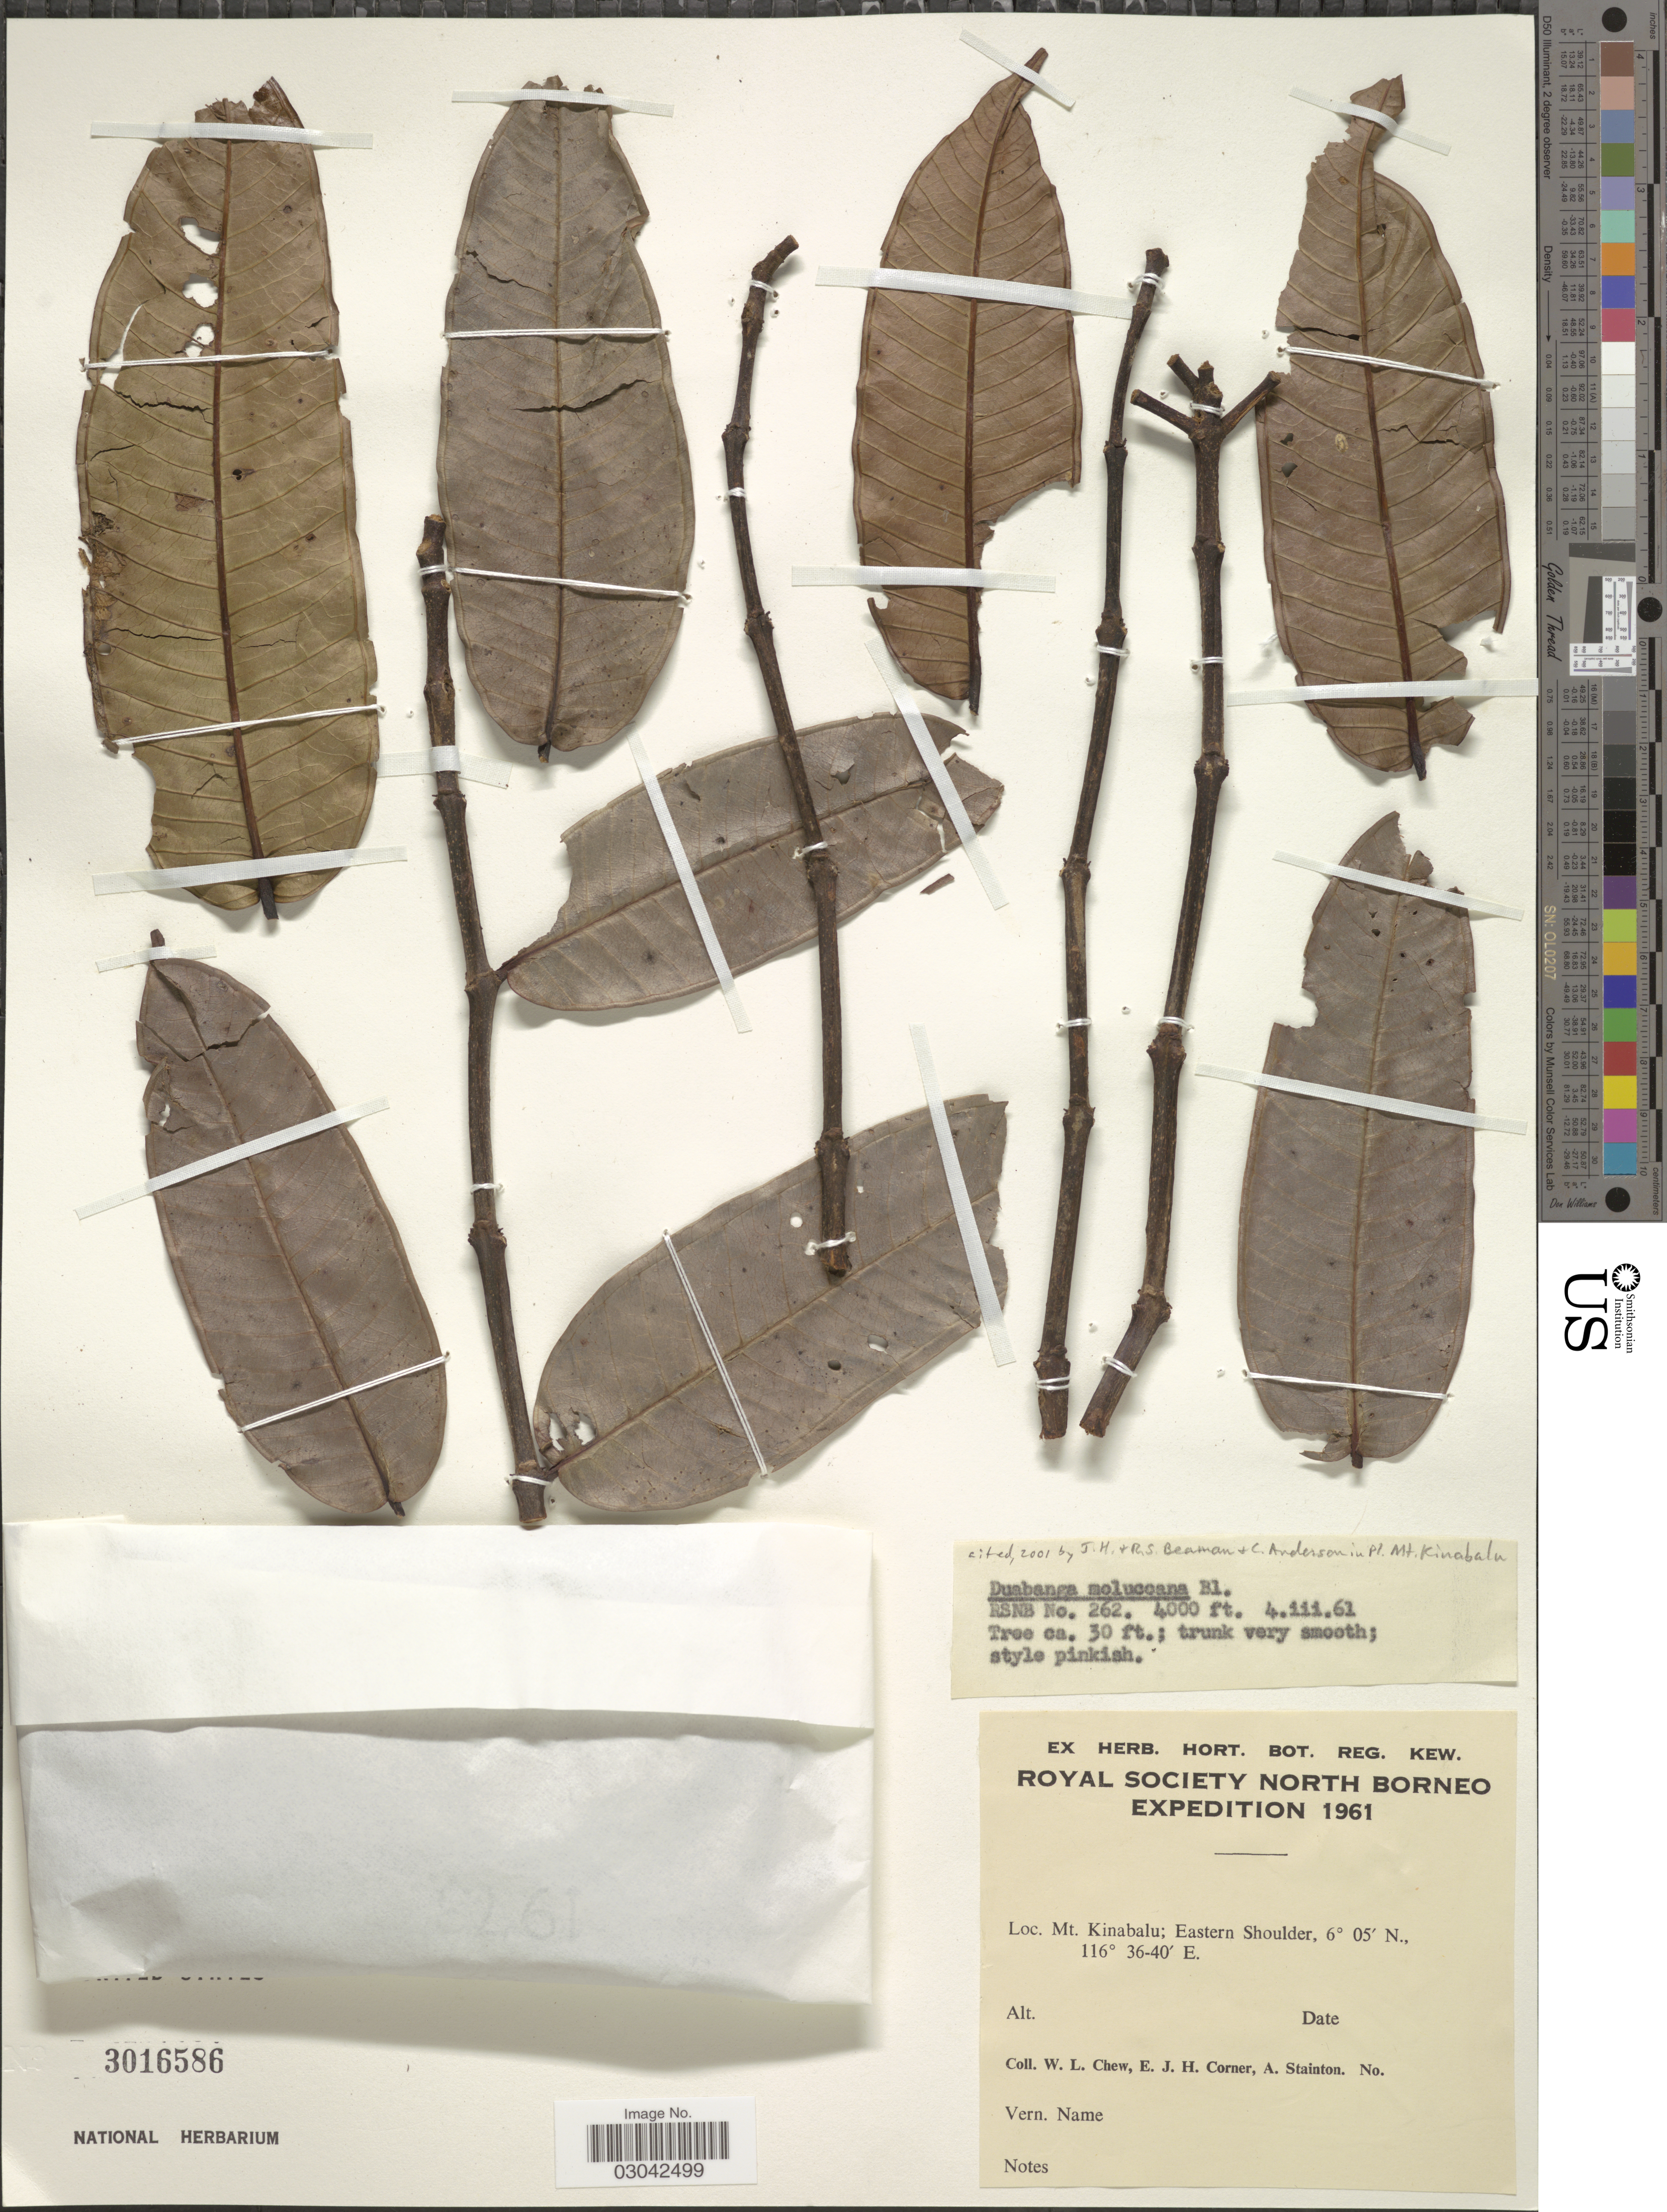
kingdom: Plantae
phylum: Tracheophyta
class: Magnoliopsida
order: Myrtales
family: Lythraceae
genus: Duabanga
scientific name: Duabanga moluccana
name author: Blume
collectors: W. Chew, E. Corner & A. Stainton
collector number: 262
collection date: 1961-03-04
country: Malaysia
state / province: Sabah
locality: Mt. Kinabalu; Eastern Shoulder.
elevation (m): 1219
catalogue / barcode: US 3016586